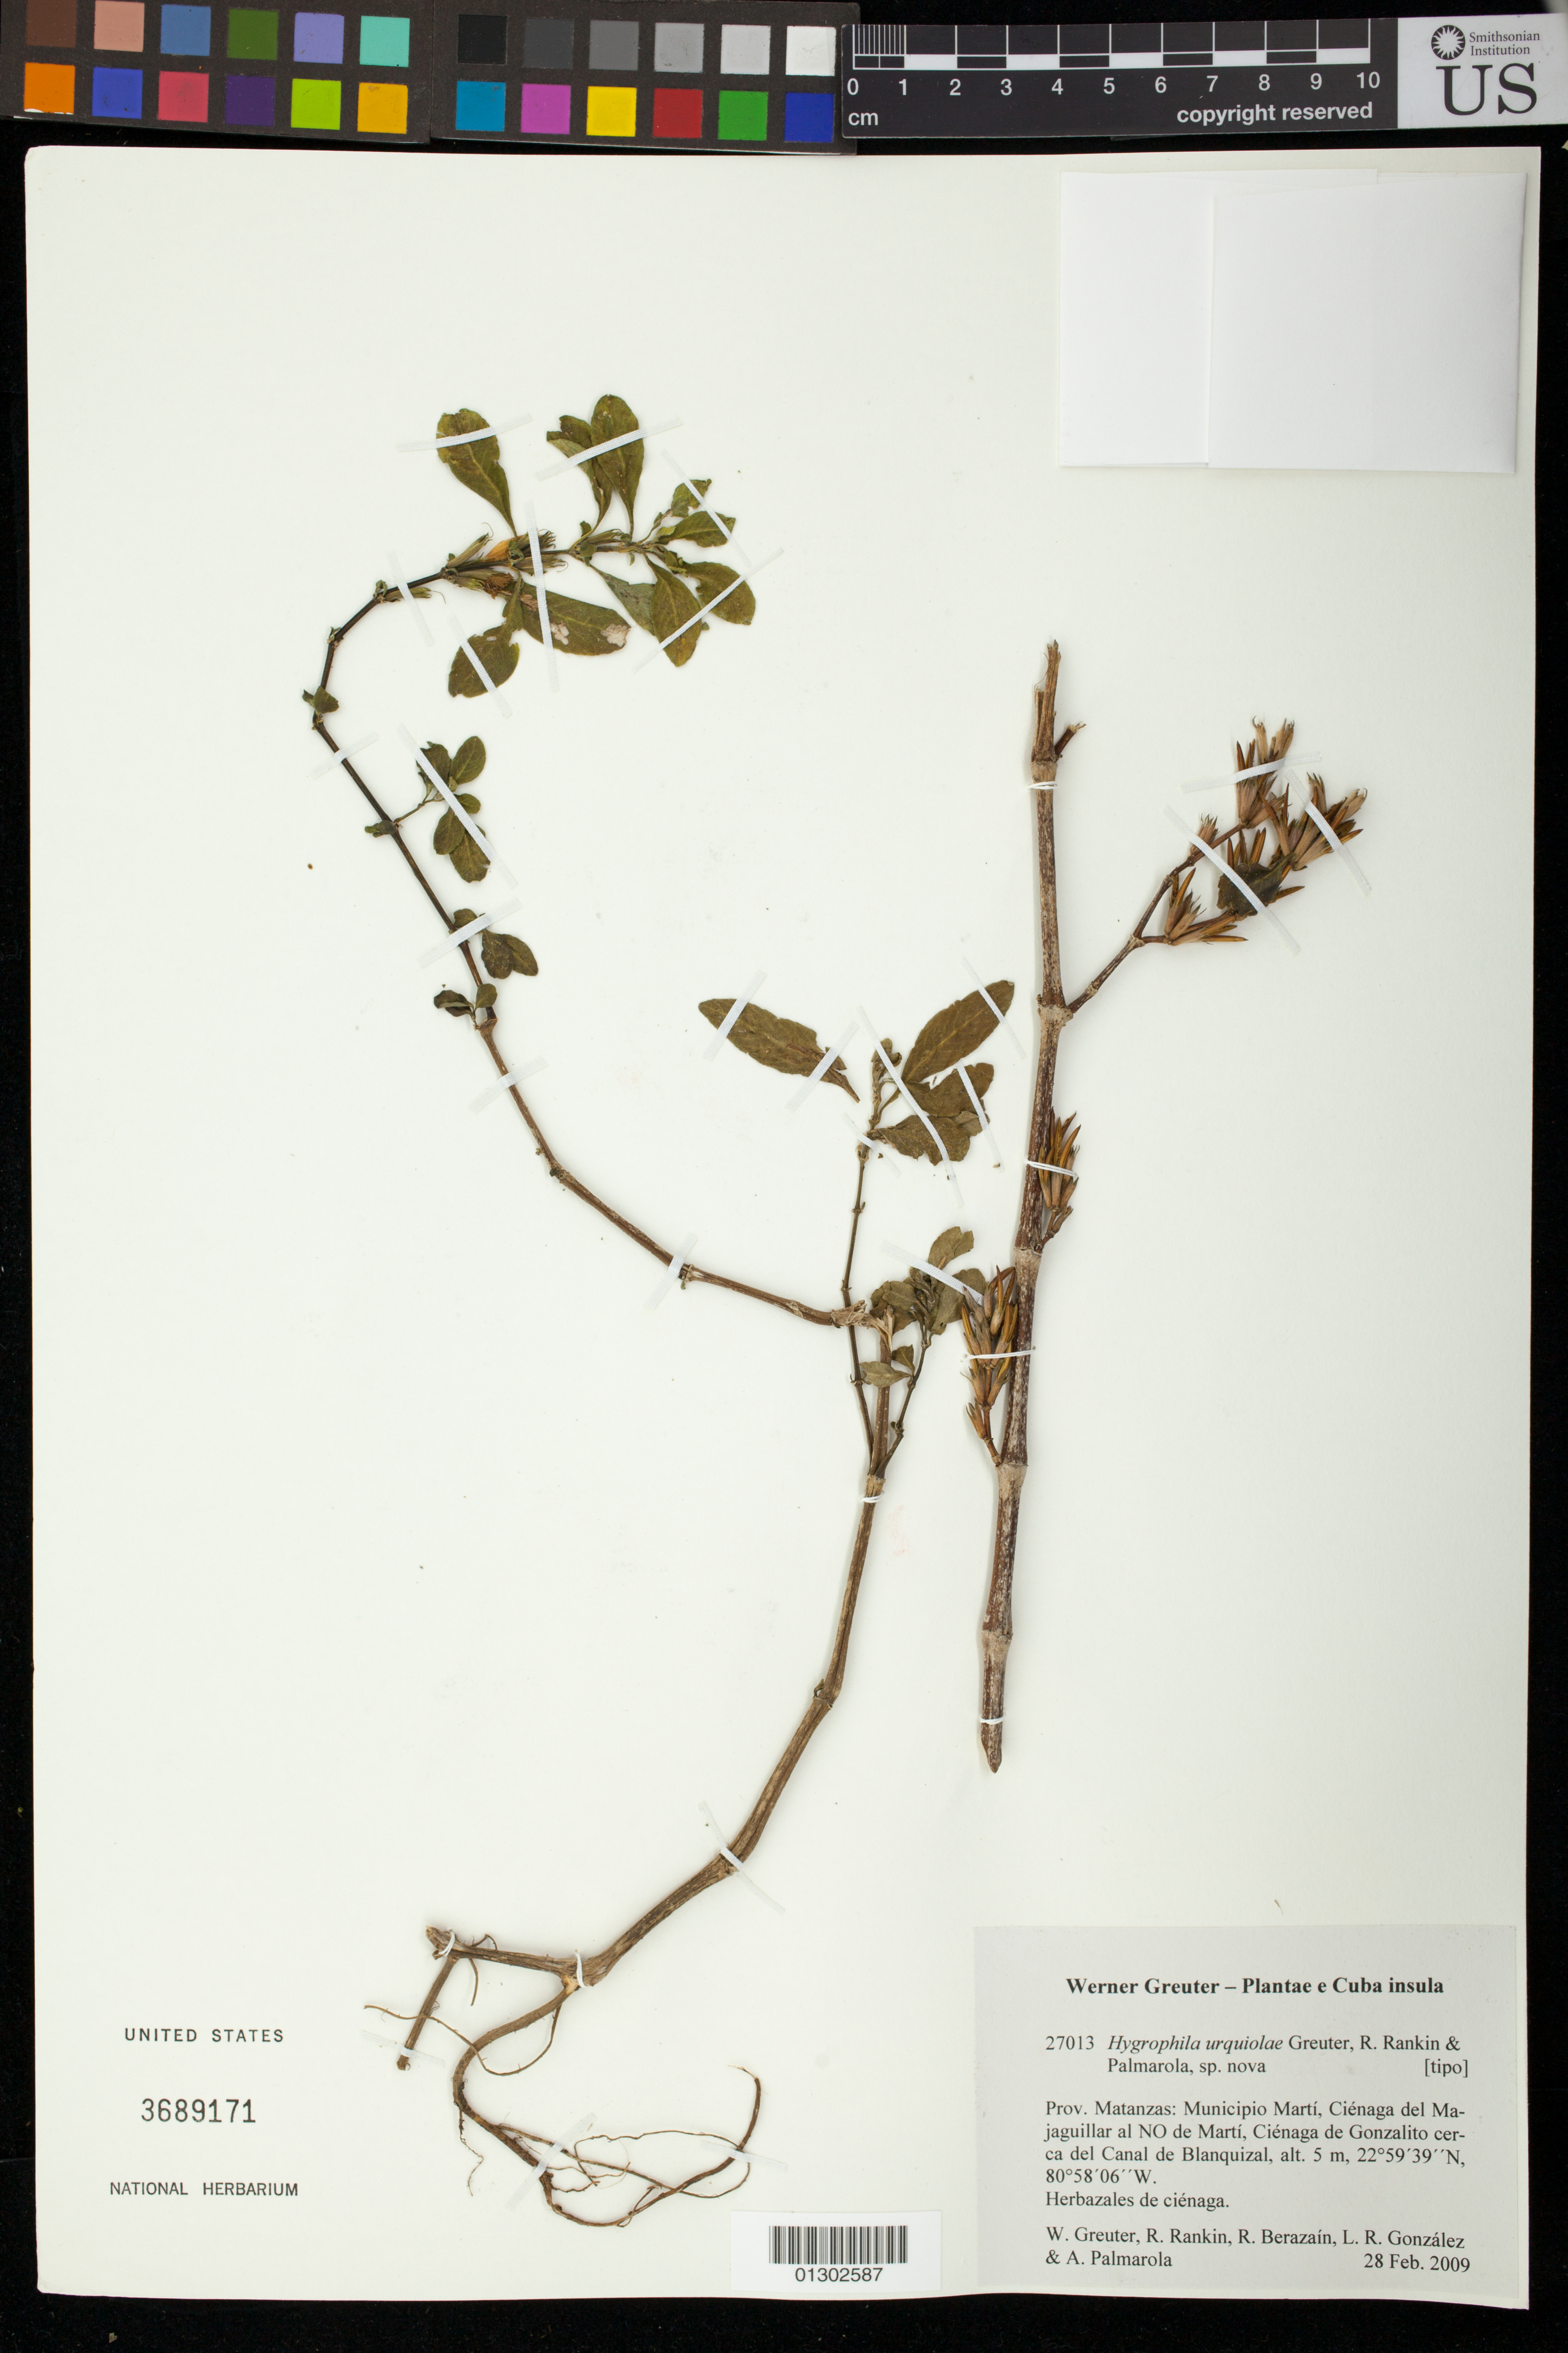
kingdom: Plantae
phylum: Tracheophyta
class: Magnoliopsida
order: Lamiales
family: Acanthaceae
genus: Hygrophila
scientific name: Hygrophila urquiolae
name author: Greuter et al.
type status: Isotype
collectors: W. R. Greuter, R. Rankin Rodriguez, R. Berazaín, L. Gonzalez & A. Palmarola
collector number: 27013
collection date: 2009-02-28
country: Cuba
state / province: Matanzas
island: Cuba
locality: Prov. Matanzas: Municipio Martí, Ciénaga del Majaguillar al NO de Martí, Ciénaga de Gonzalito cerca del Canal de Blanquizal.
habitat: Herbazales de ciénaga.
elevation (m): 5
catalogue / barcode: US 3689171